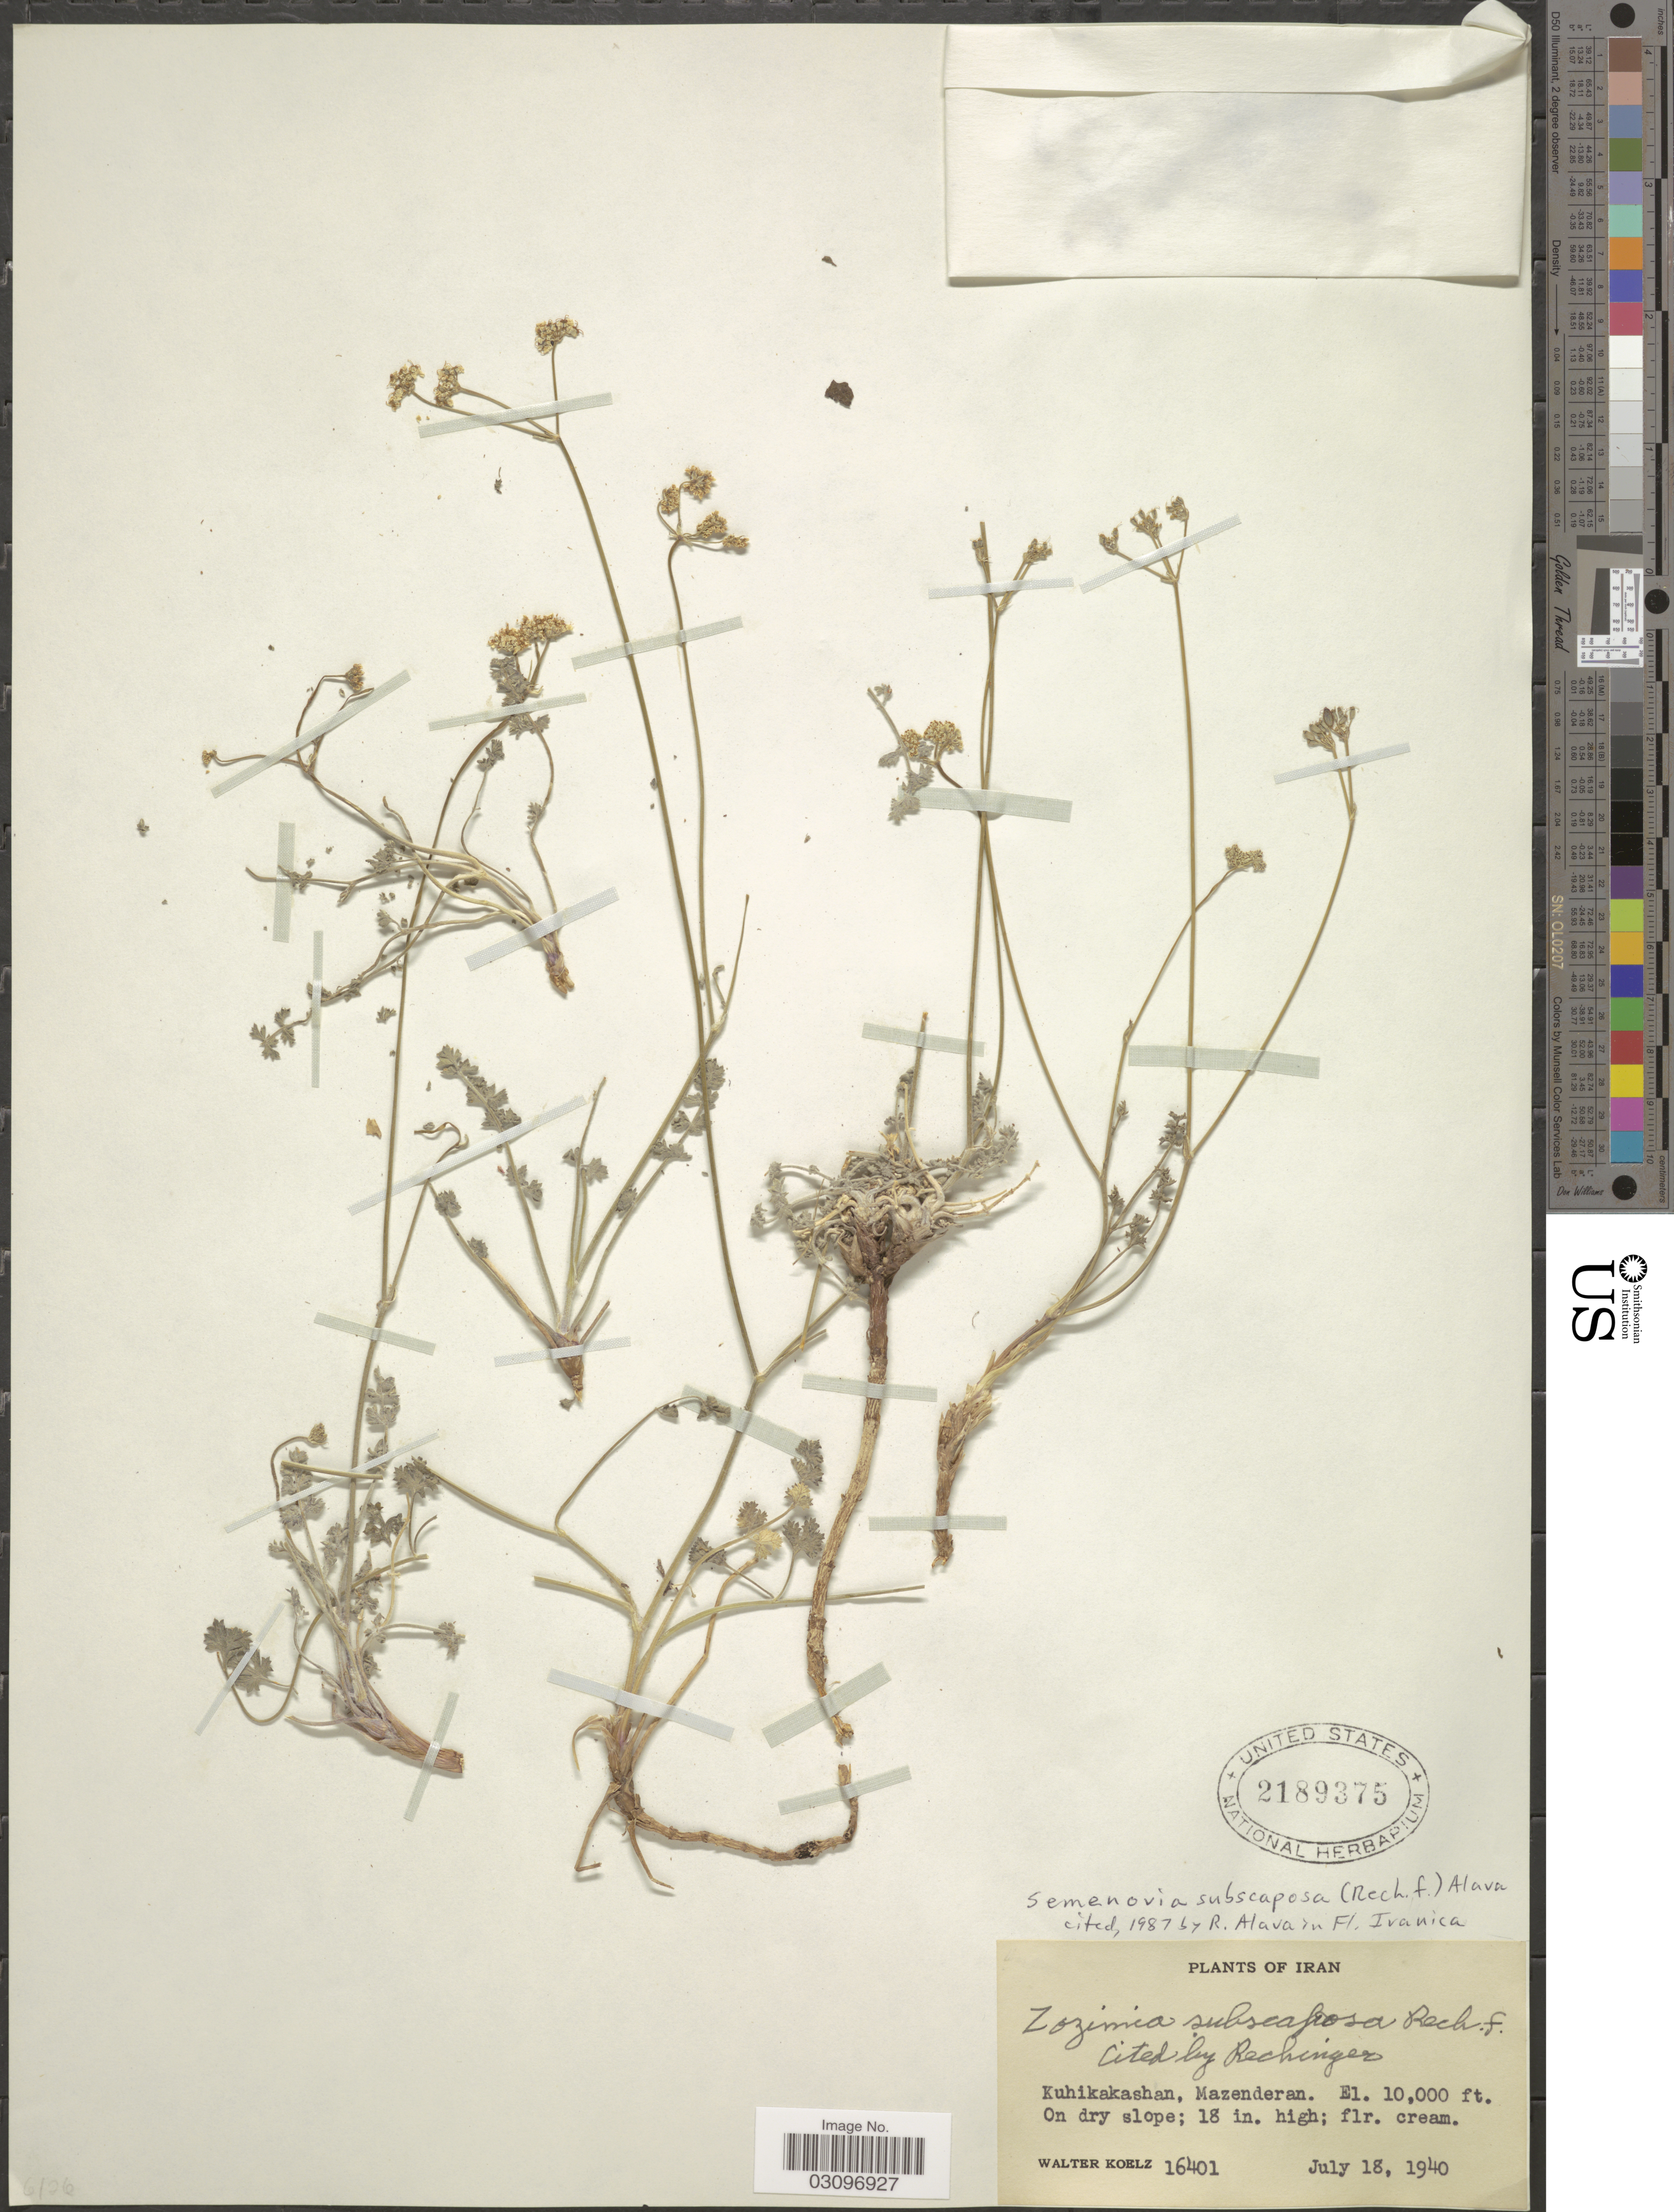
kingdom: Plantae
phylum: Tracheophyta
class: Magnoliopsida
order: Apiales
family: Apiaceae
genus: Semenovia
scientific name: Semenovia subscaposa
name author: (Rech. f.) Alava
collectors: W. N. Koelz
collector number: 16401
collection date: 1940-07-18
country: Iran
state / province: Mazandaran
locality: Kuhikakashan, Mazenderan.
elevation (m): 3048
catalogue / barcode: US 2189375